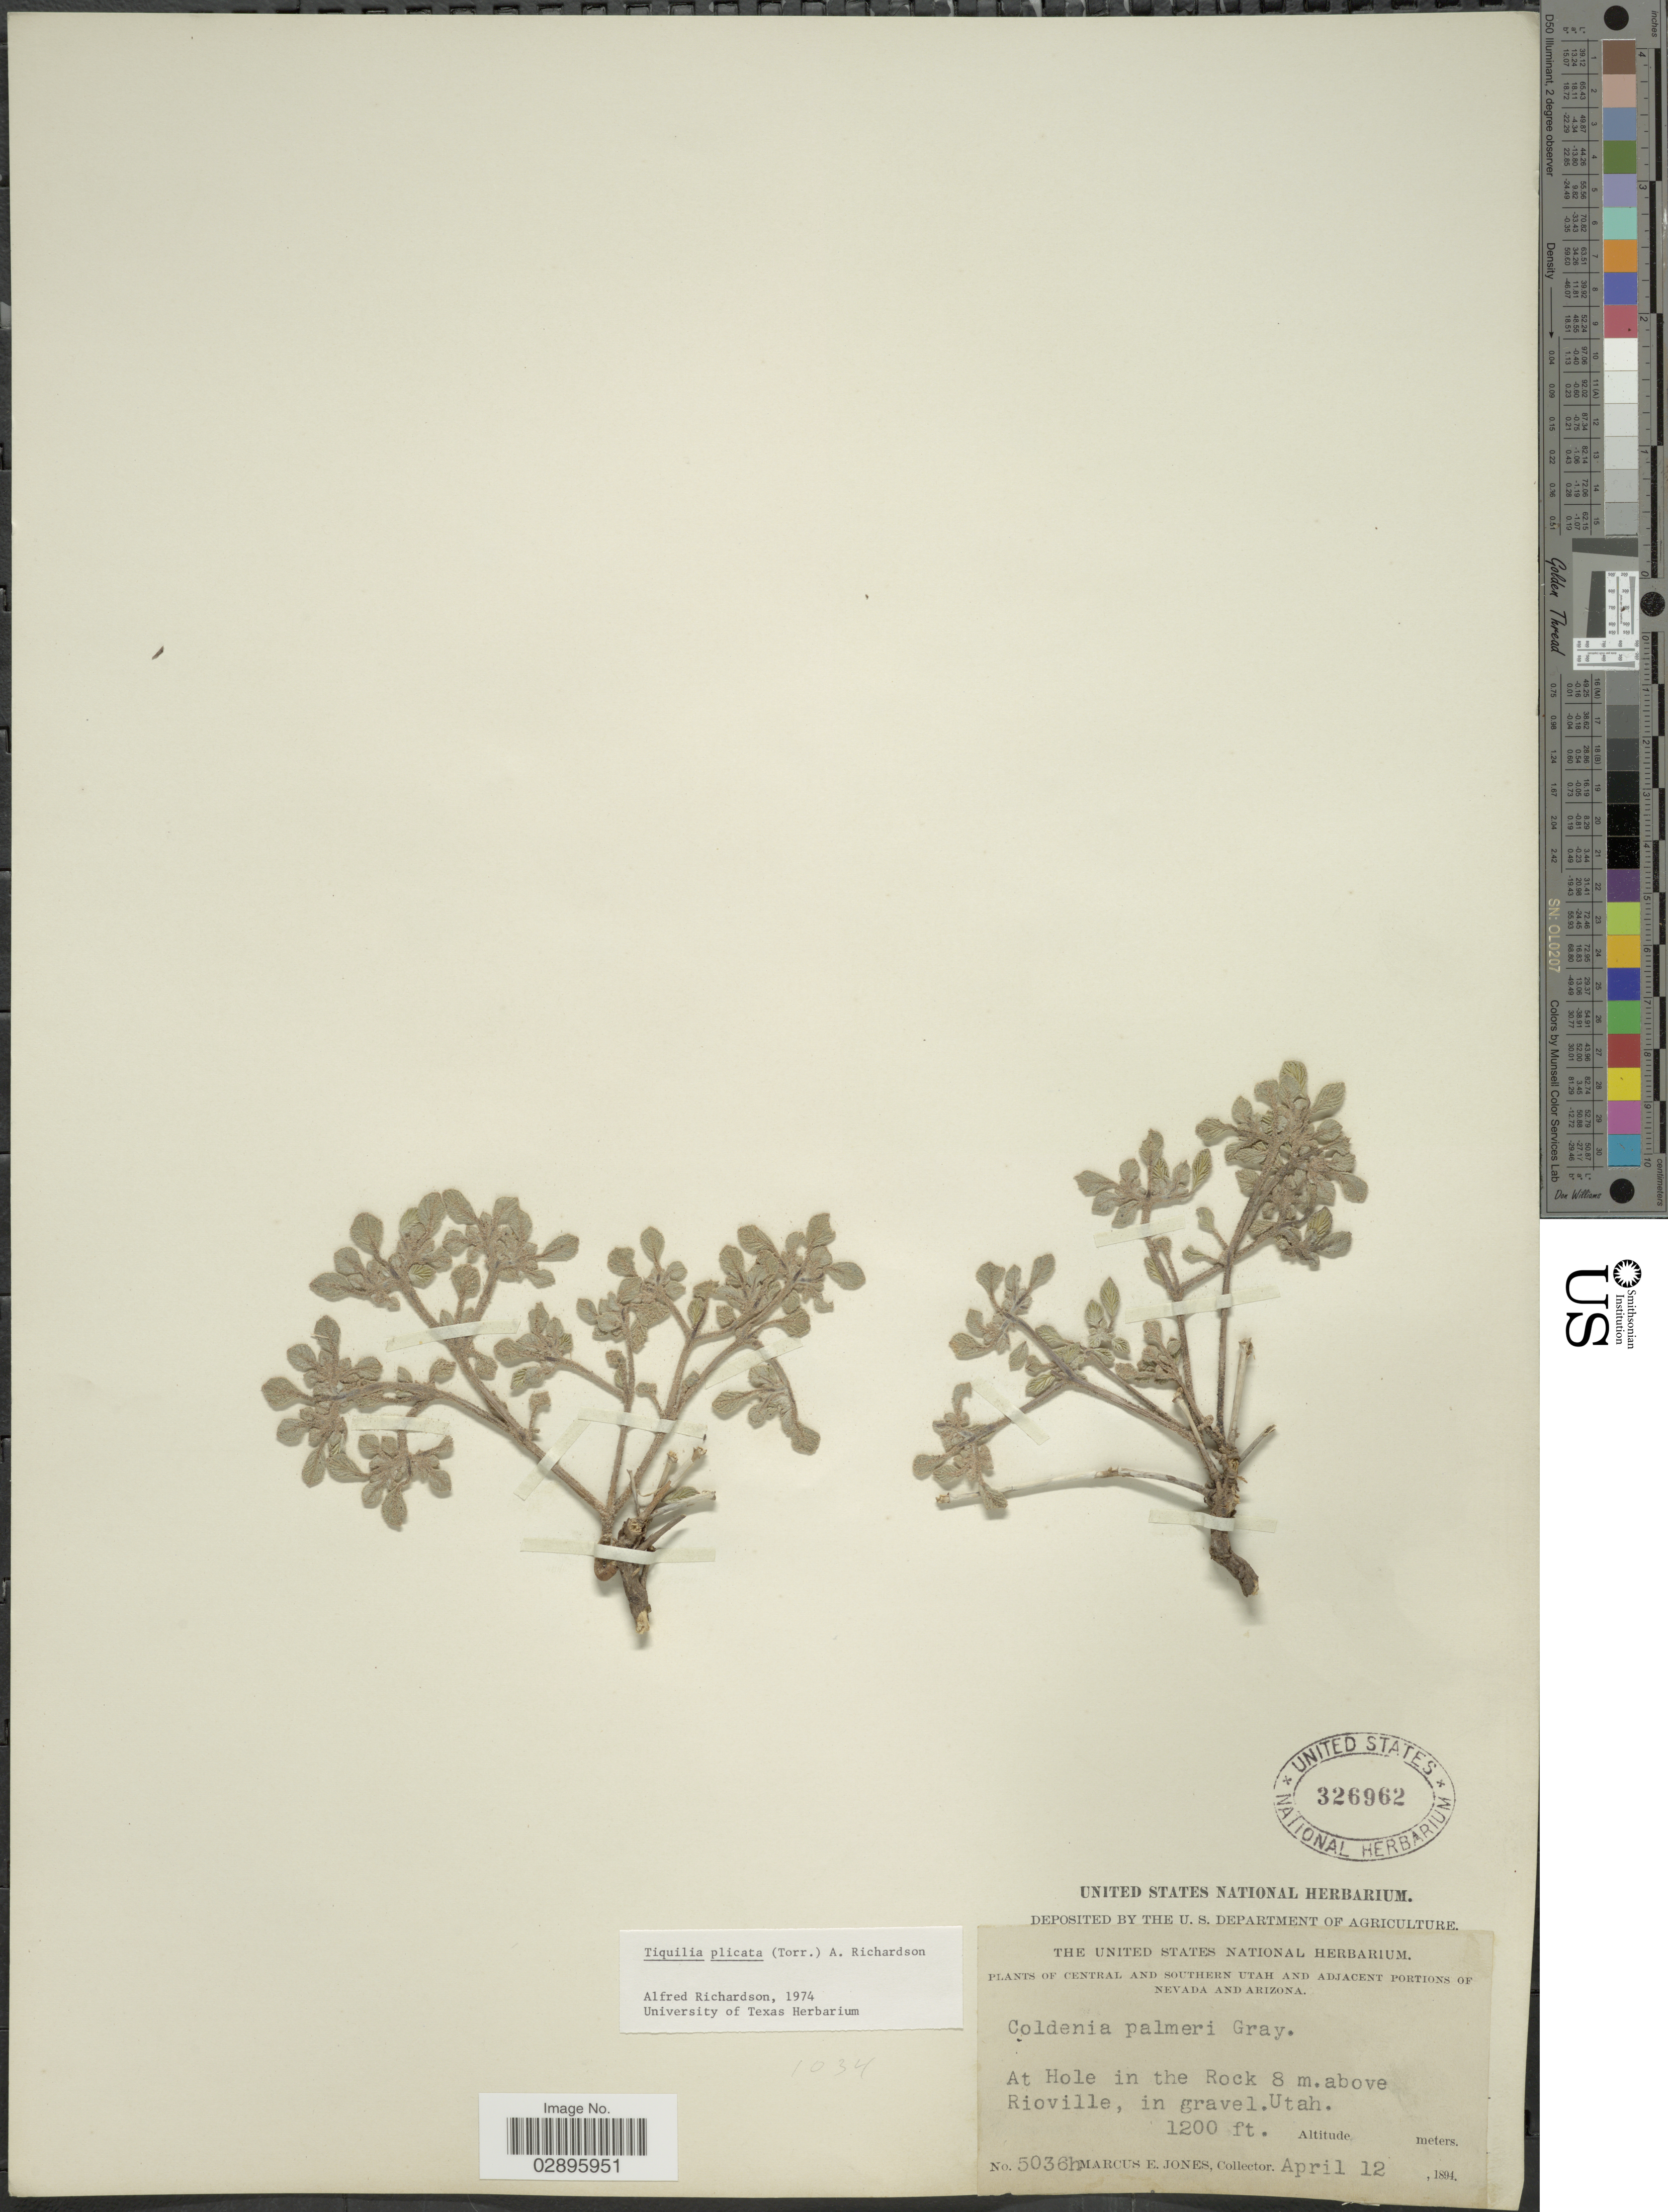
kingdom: Plantae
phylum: Tracheophyta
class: Magnoliopsida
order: Boraginales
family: Ehretiaceae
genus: Tiquilia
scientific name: Tiquilia plicata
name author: Torr.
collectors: M. E. Jones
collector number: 5036h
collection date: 1894-04-12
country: United States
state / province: Utah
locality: Central and Southern Utah. At Hole in the Rock 8 m. above Rioville, in gravel.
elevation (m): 366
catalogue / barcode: US 326962